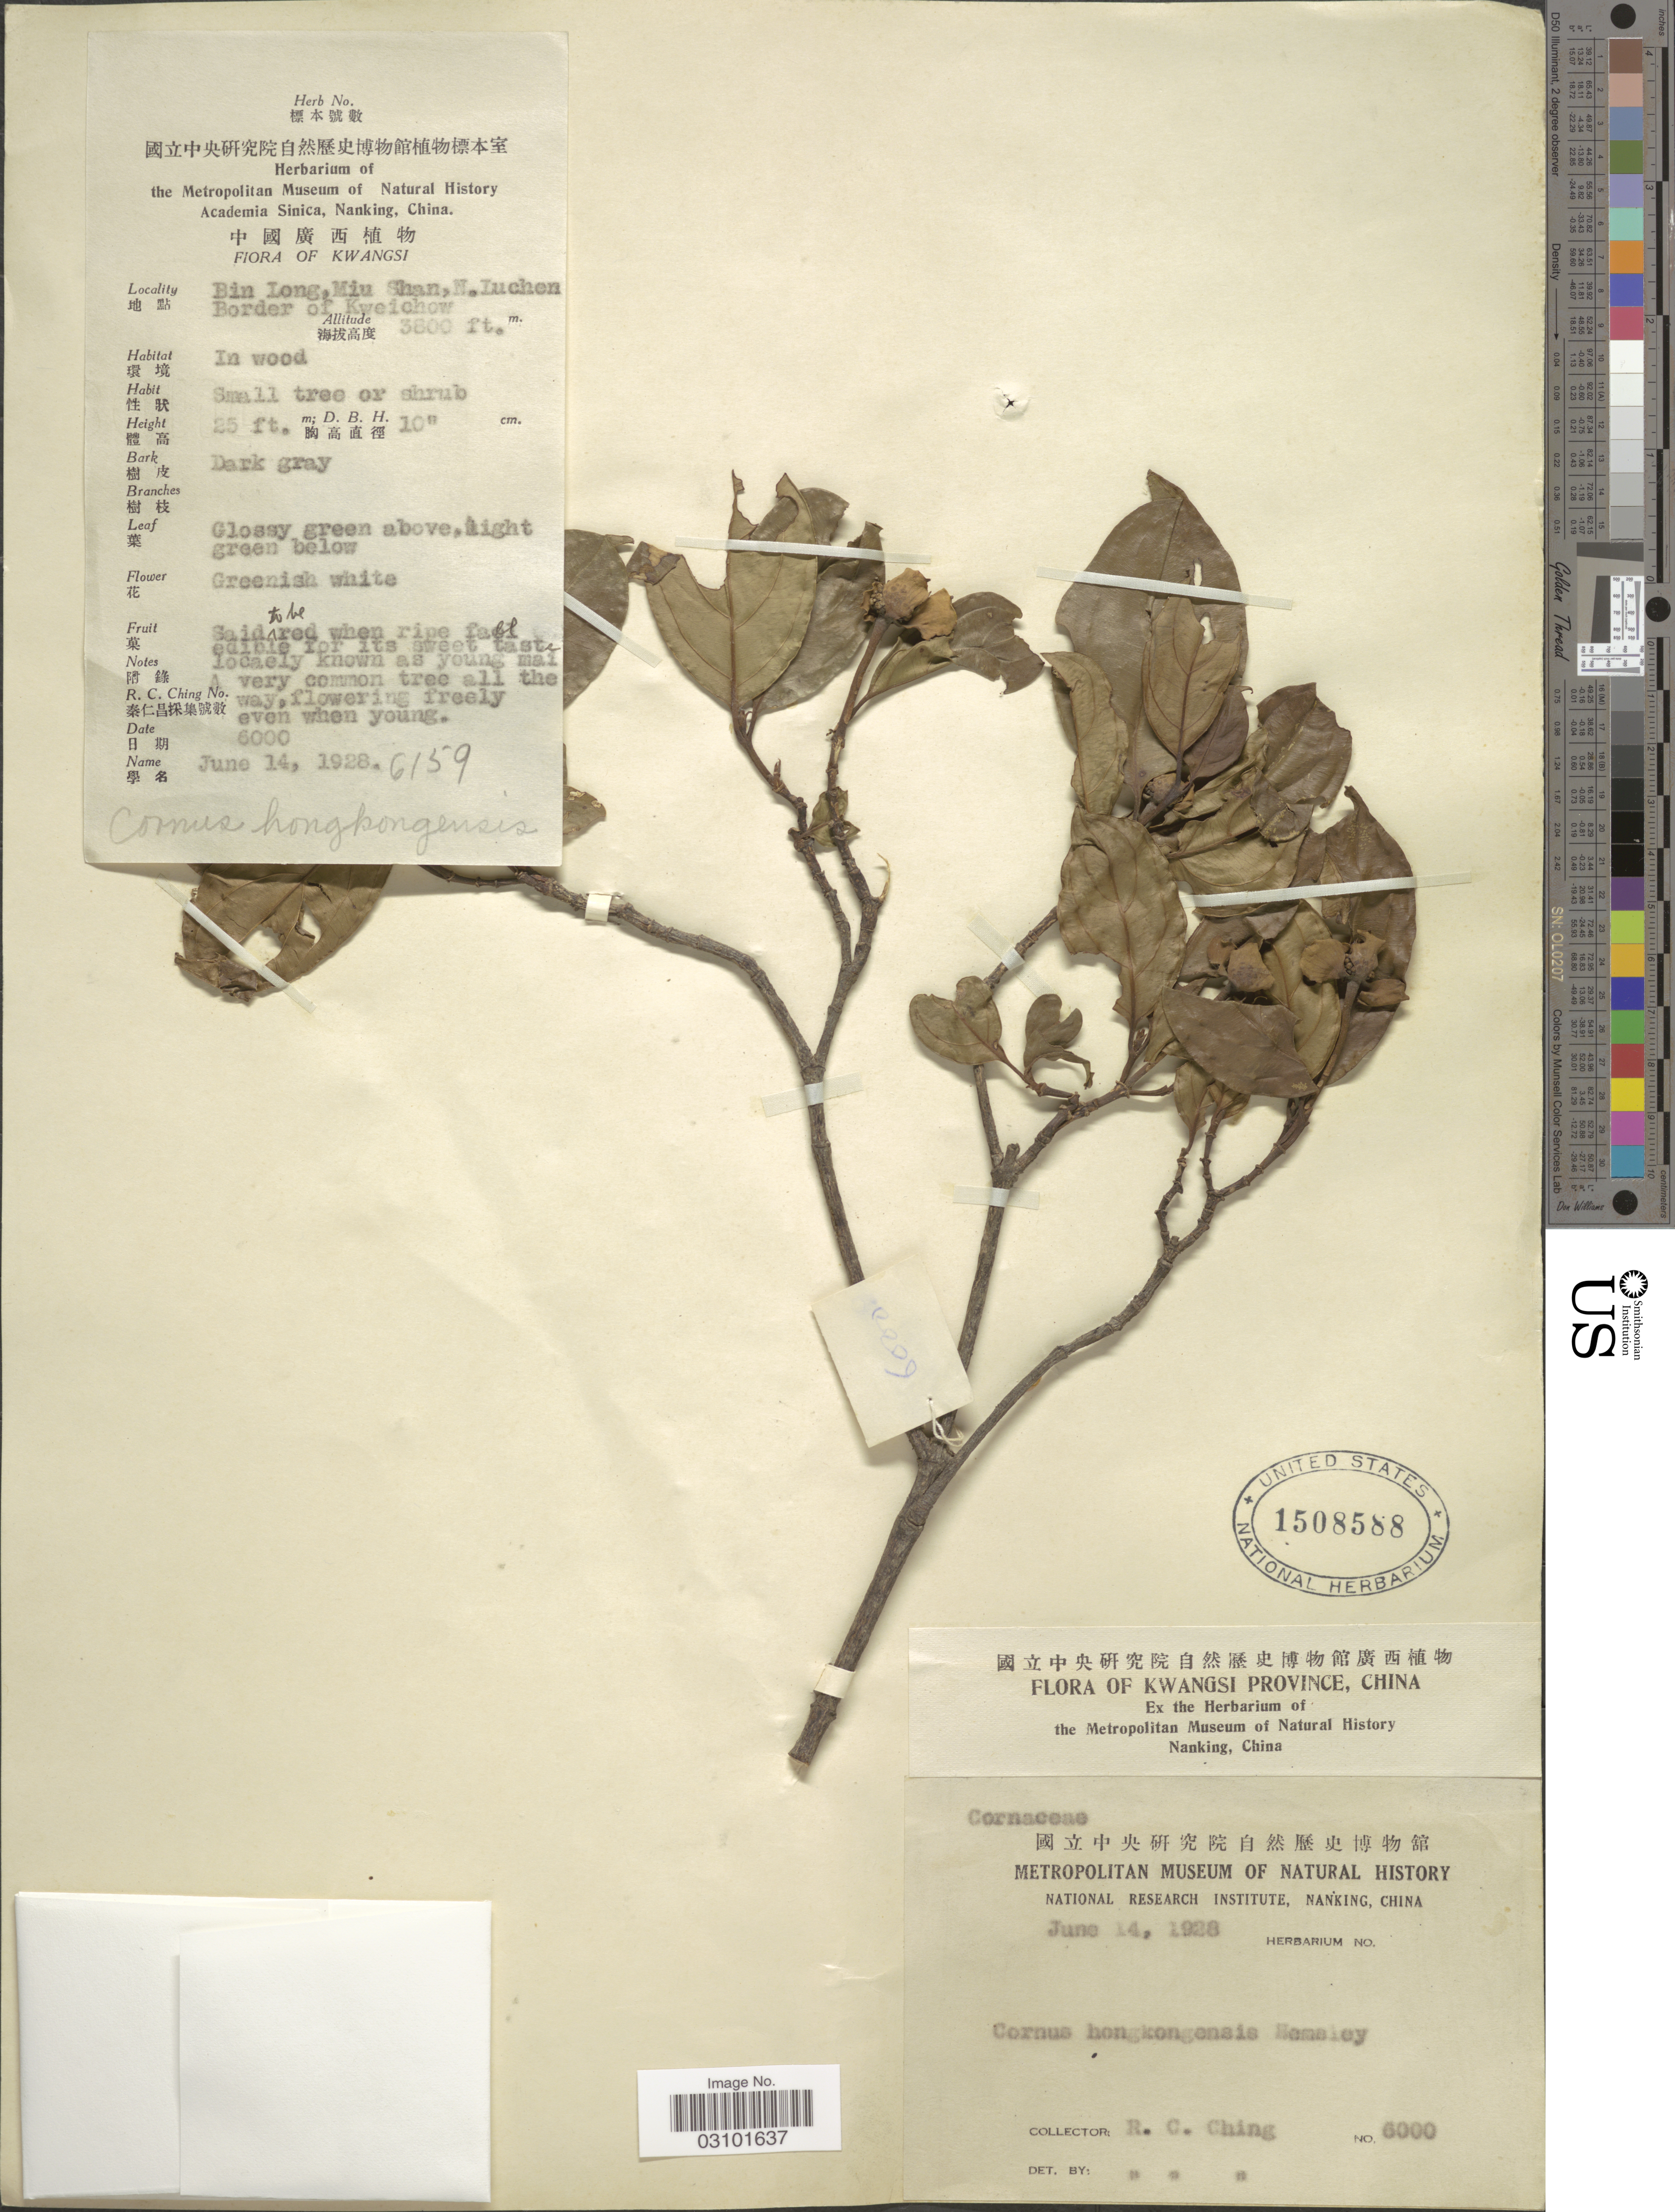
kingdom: Plantae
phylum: Tracheophyta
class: Magnoliopsida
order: Cornales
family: Cornaceae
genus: Cornus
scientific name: Cornus hongkongensis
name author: Hemsl.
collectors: R. C. Ching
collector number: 6000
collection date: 1928-06-14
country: China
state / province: Guangxi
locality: Kwangsi Province. Bin Long, Miu Shan, N. Luchen. Border of Kweichow.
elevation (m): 1097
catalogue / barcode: US 1508588